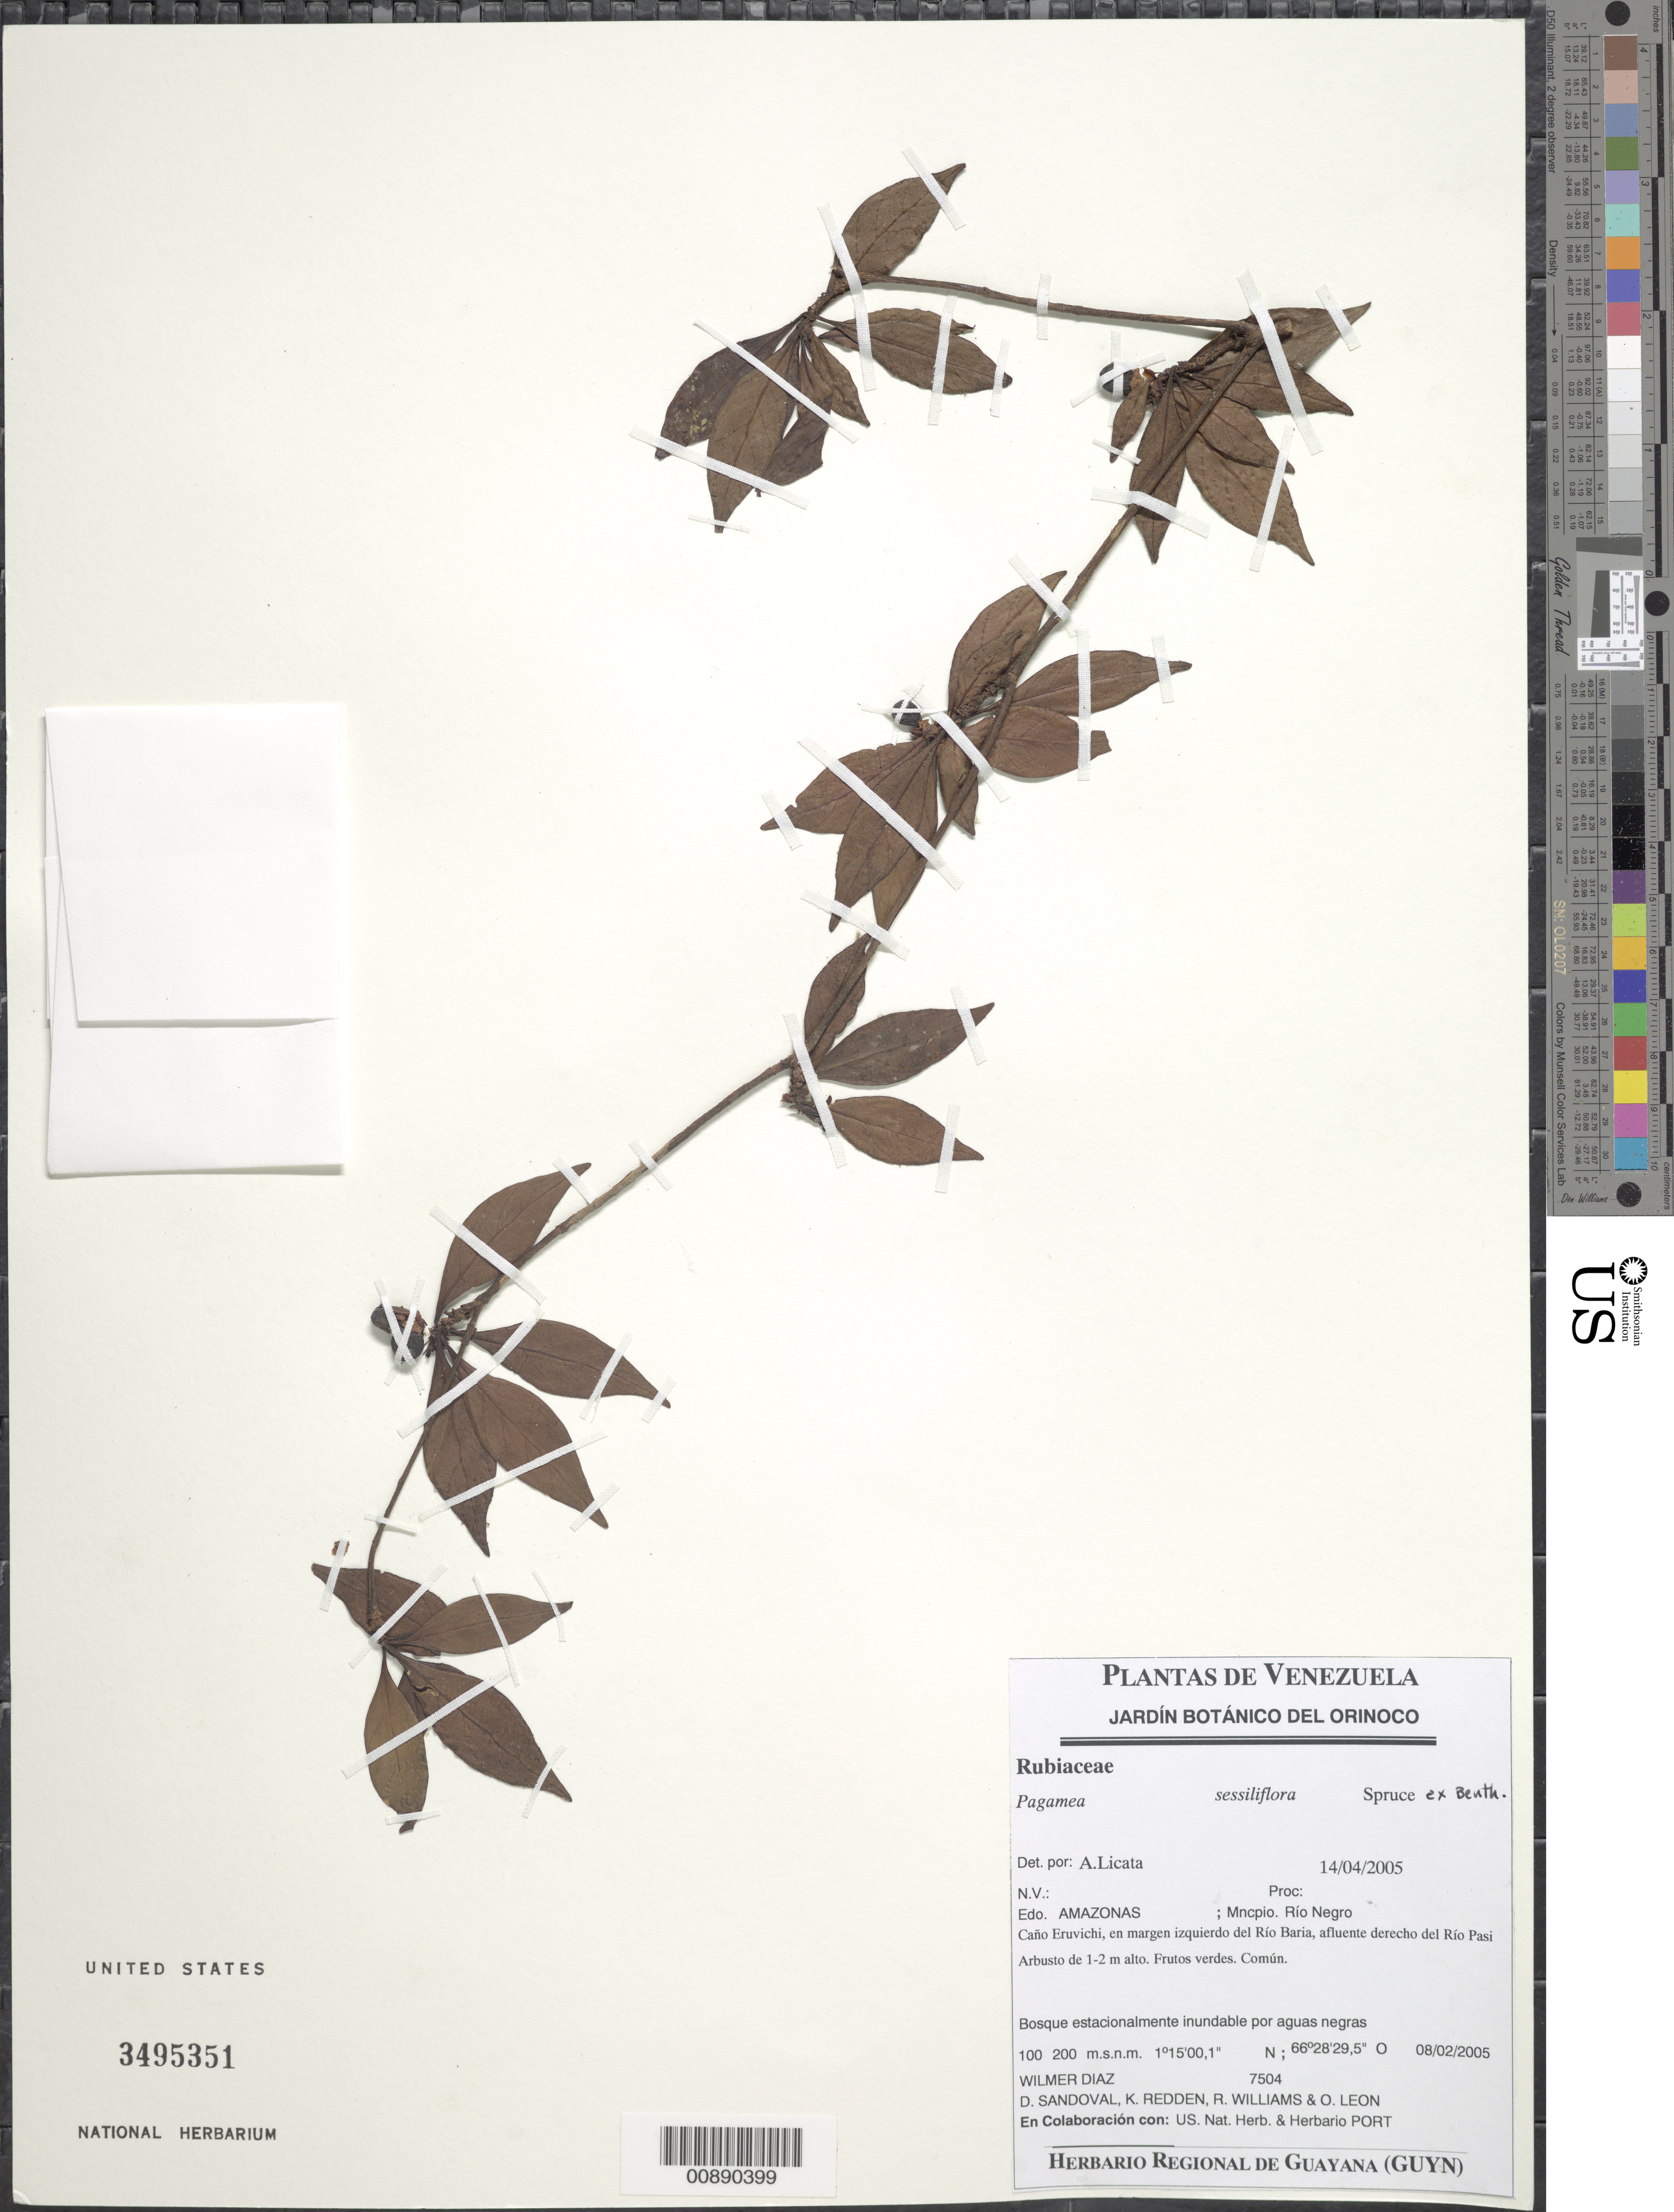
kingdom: Plantae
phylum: Tracheophyta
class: Magnoliopsida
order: Gentianales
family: Rubiaceae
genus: Pagamea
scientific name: Pagamea sessiliflora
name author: Spruce ex Benth.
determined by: Licata, A., (PORT), Univ. Nac. Exp. de los Llanos Ezequiel Zamora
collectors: W. Díaz P., D. Sandoval, K. M. Redden, R. Williams & O. León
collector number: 7504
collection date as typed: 8-Feb-05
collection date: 2005-02-08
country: Venezuela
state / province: Amazonas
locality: Mun. Río Negro, Caño Eruvichi, en margen Río Baria, afluente del Río Pasimoni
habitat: Bosque estacionalmente inundable por aguas negras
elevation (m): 100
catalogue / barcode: US 3495351